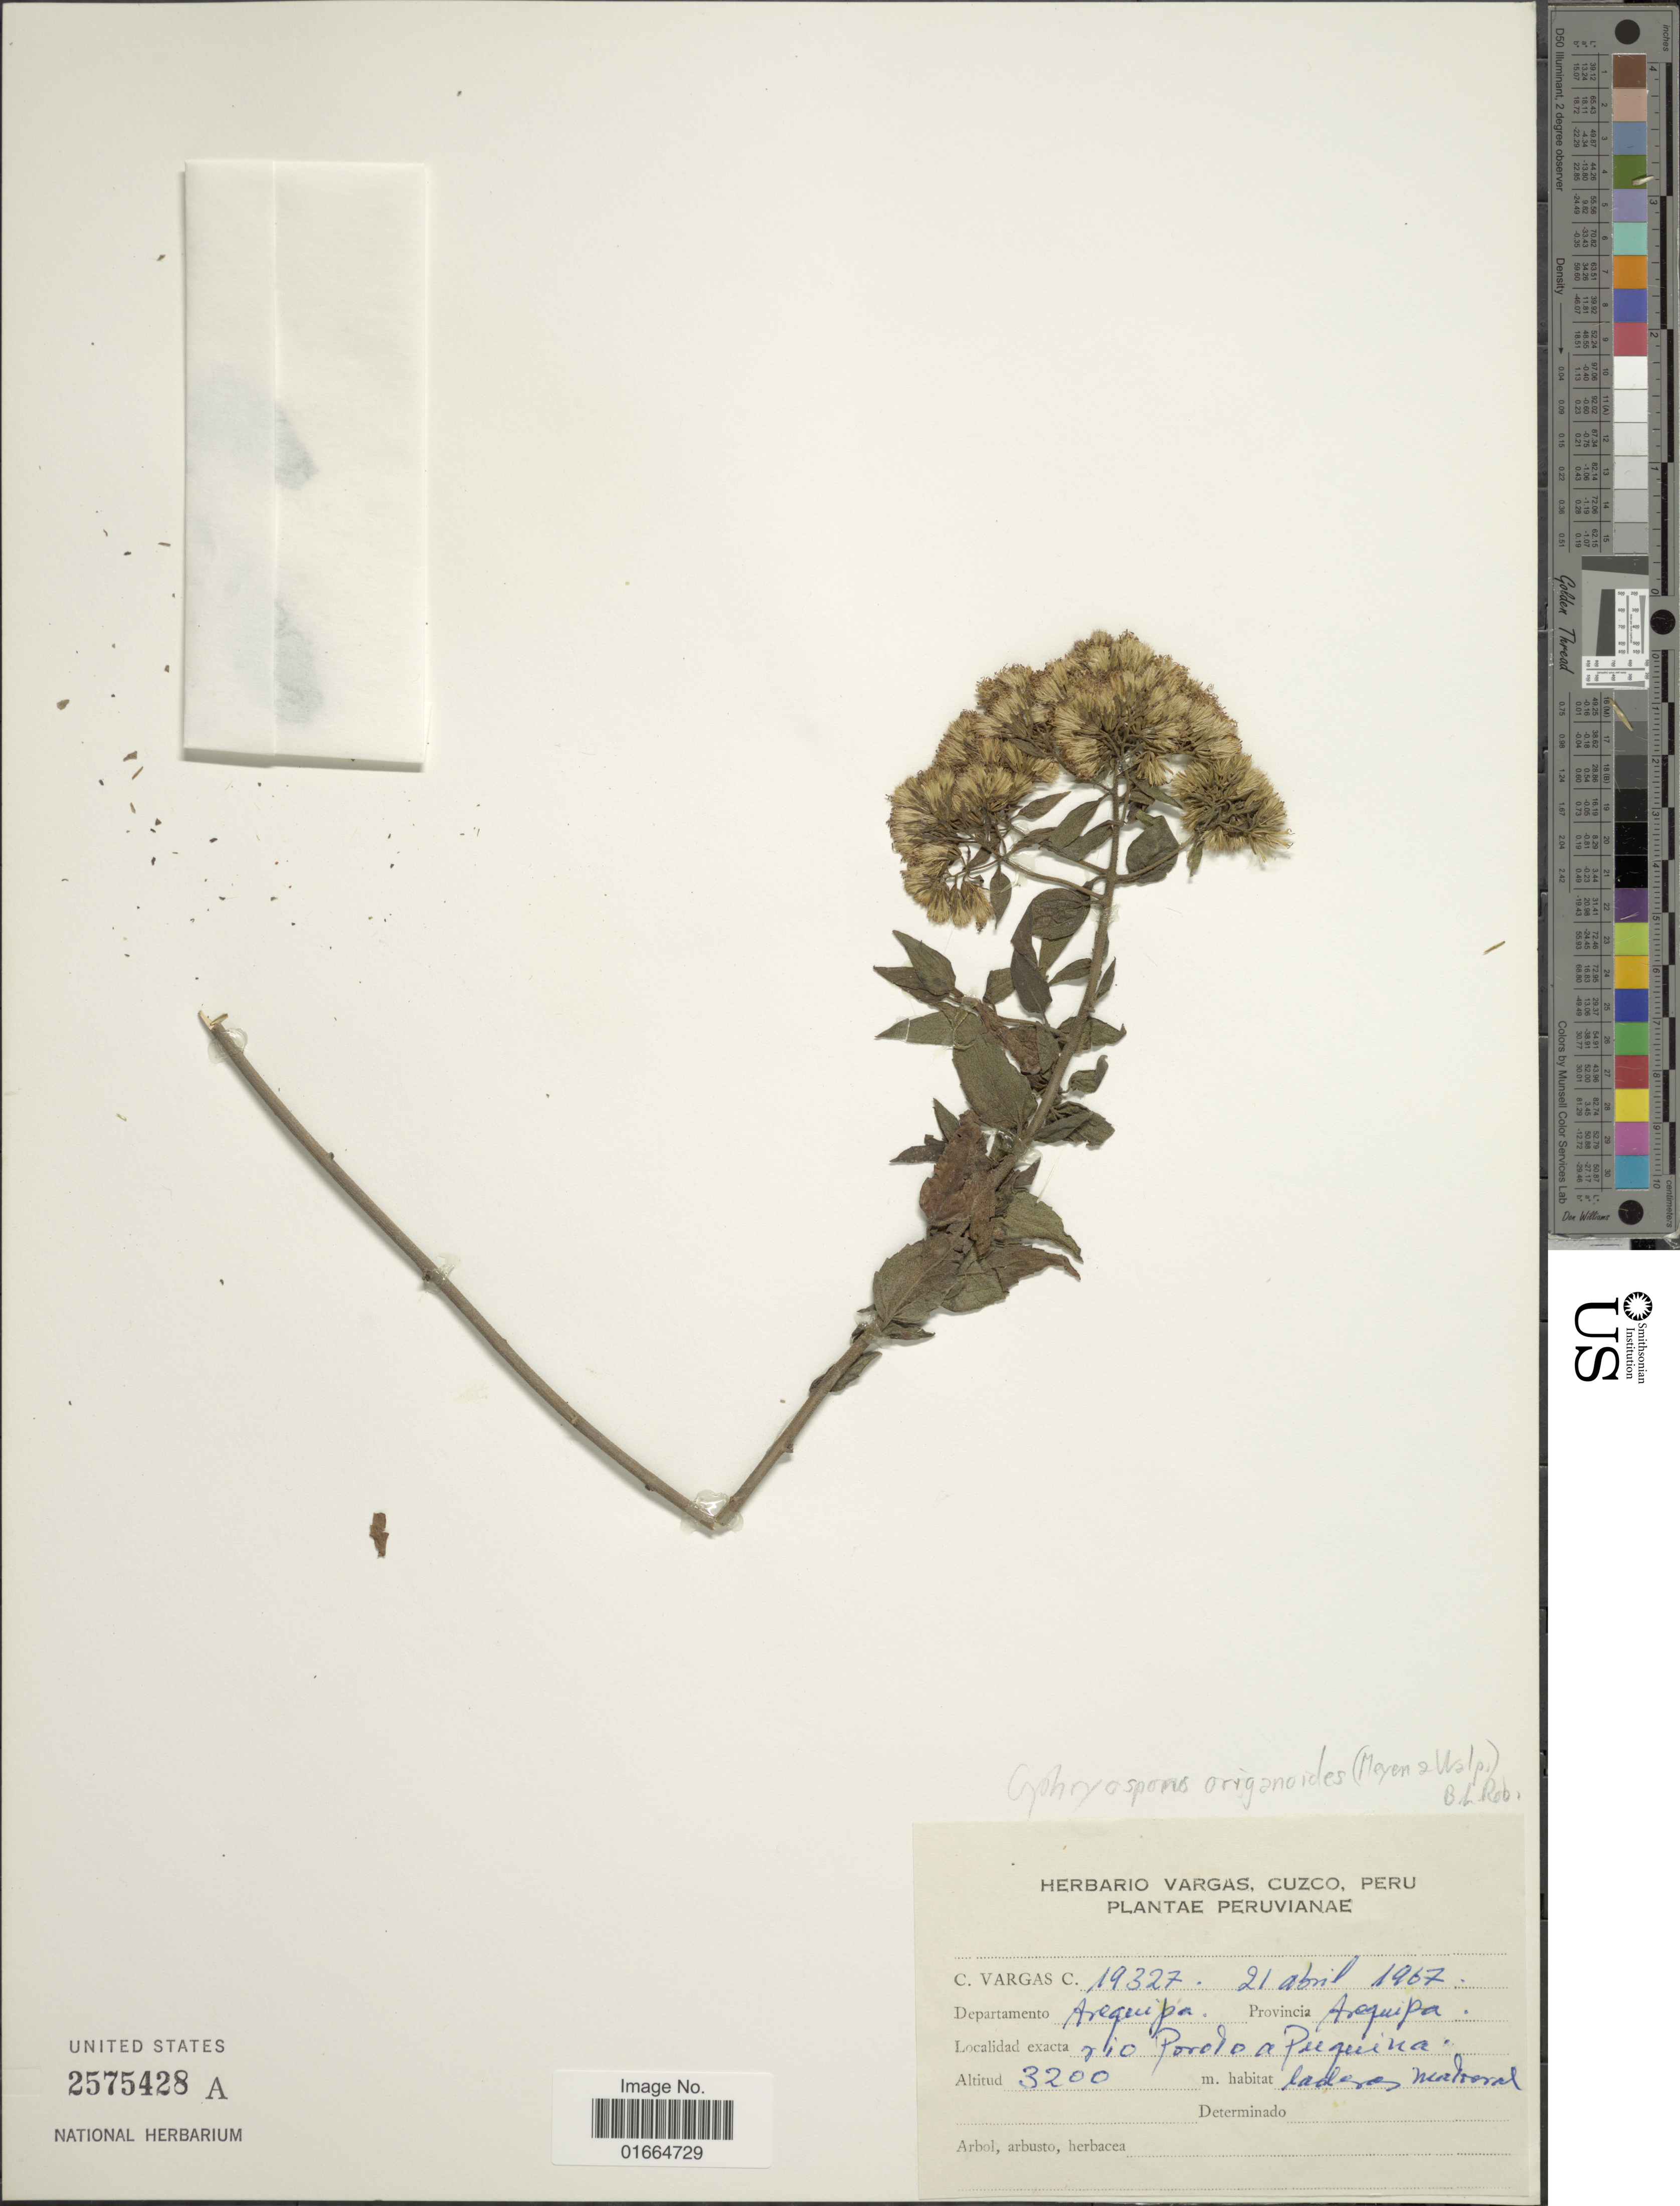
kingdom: Plantae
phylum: Tracheophyta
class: Magnoliopsida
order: Asterales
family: Asteraceae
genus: Ophryosporus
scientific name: Ophryosporus heptanthus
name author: (Sch. Bip. ex Wedd.) R.M. King & H. Rob.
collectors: C. Vargas Calderón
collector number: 19327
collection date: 1967-04-21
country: Peru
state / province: Arequipa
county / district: Arequipa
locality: Rio Poroto a Puquina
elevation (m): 3200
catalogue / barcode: US 2575428A